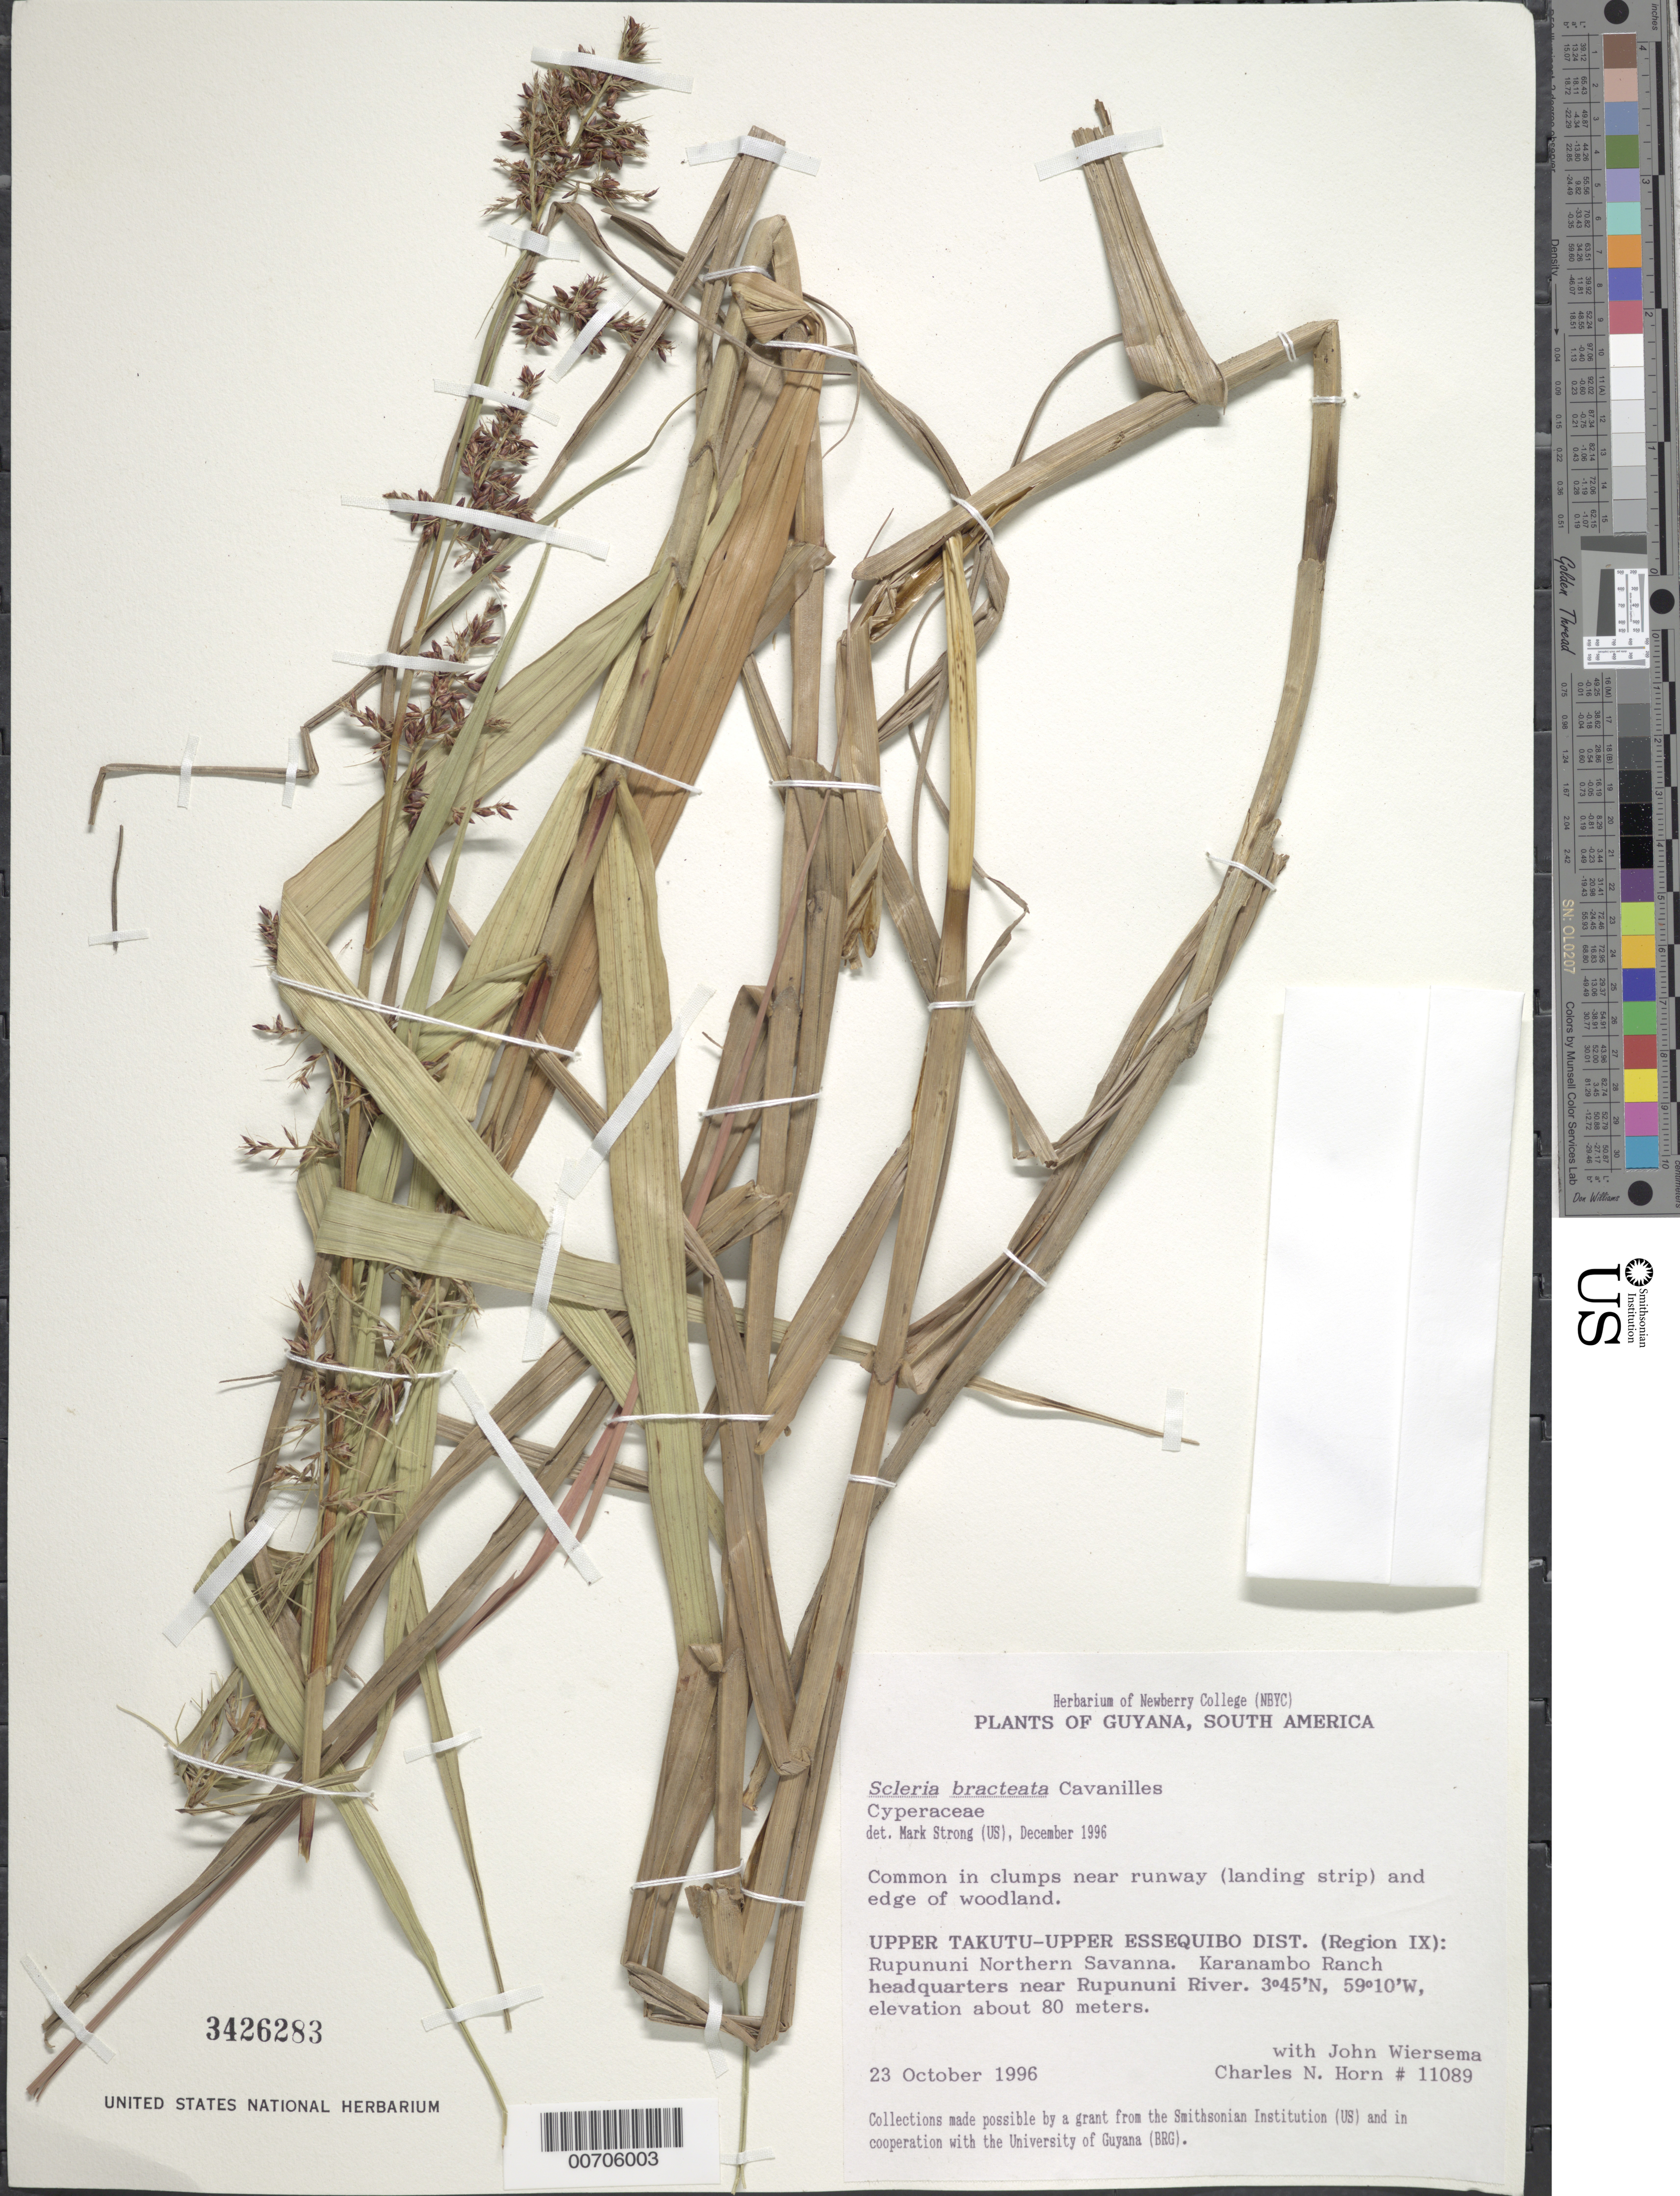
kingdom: Plantae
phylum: Tracheophyta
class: Liliopsida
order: Poales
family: Cyperaceae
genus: Scleria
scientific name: Scleria bracteata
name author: Cav.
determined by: Strong, M. T., (US), Smithsonian Institution - National Museum of Natural History (UNITED STATES)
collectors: C. N. Horn & J. H. Wiersema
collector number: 11089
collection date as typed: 23-Oct-96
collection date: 1996-10-23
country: Guyana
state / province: U. Takutu-U. Essequibo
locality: Rupununi Northern Savanna, Karanambo Ranch headquarters, near Rupununi R.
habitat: Near runway and edge of woodland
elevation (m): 80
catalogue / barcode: US 3426283